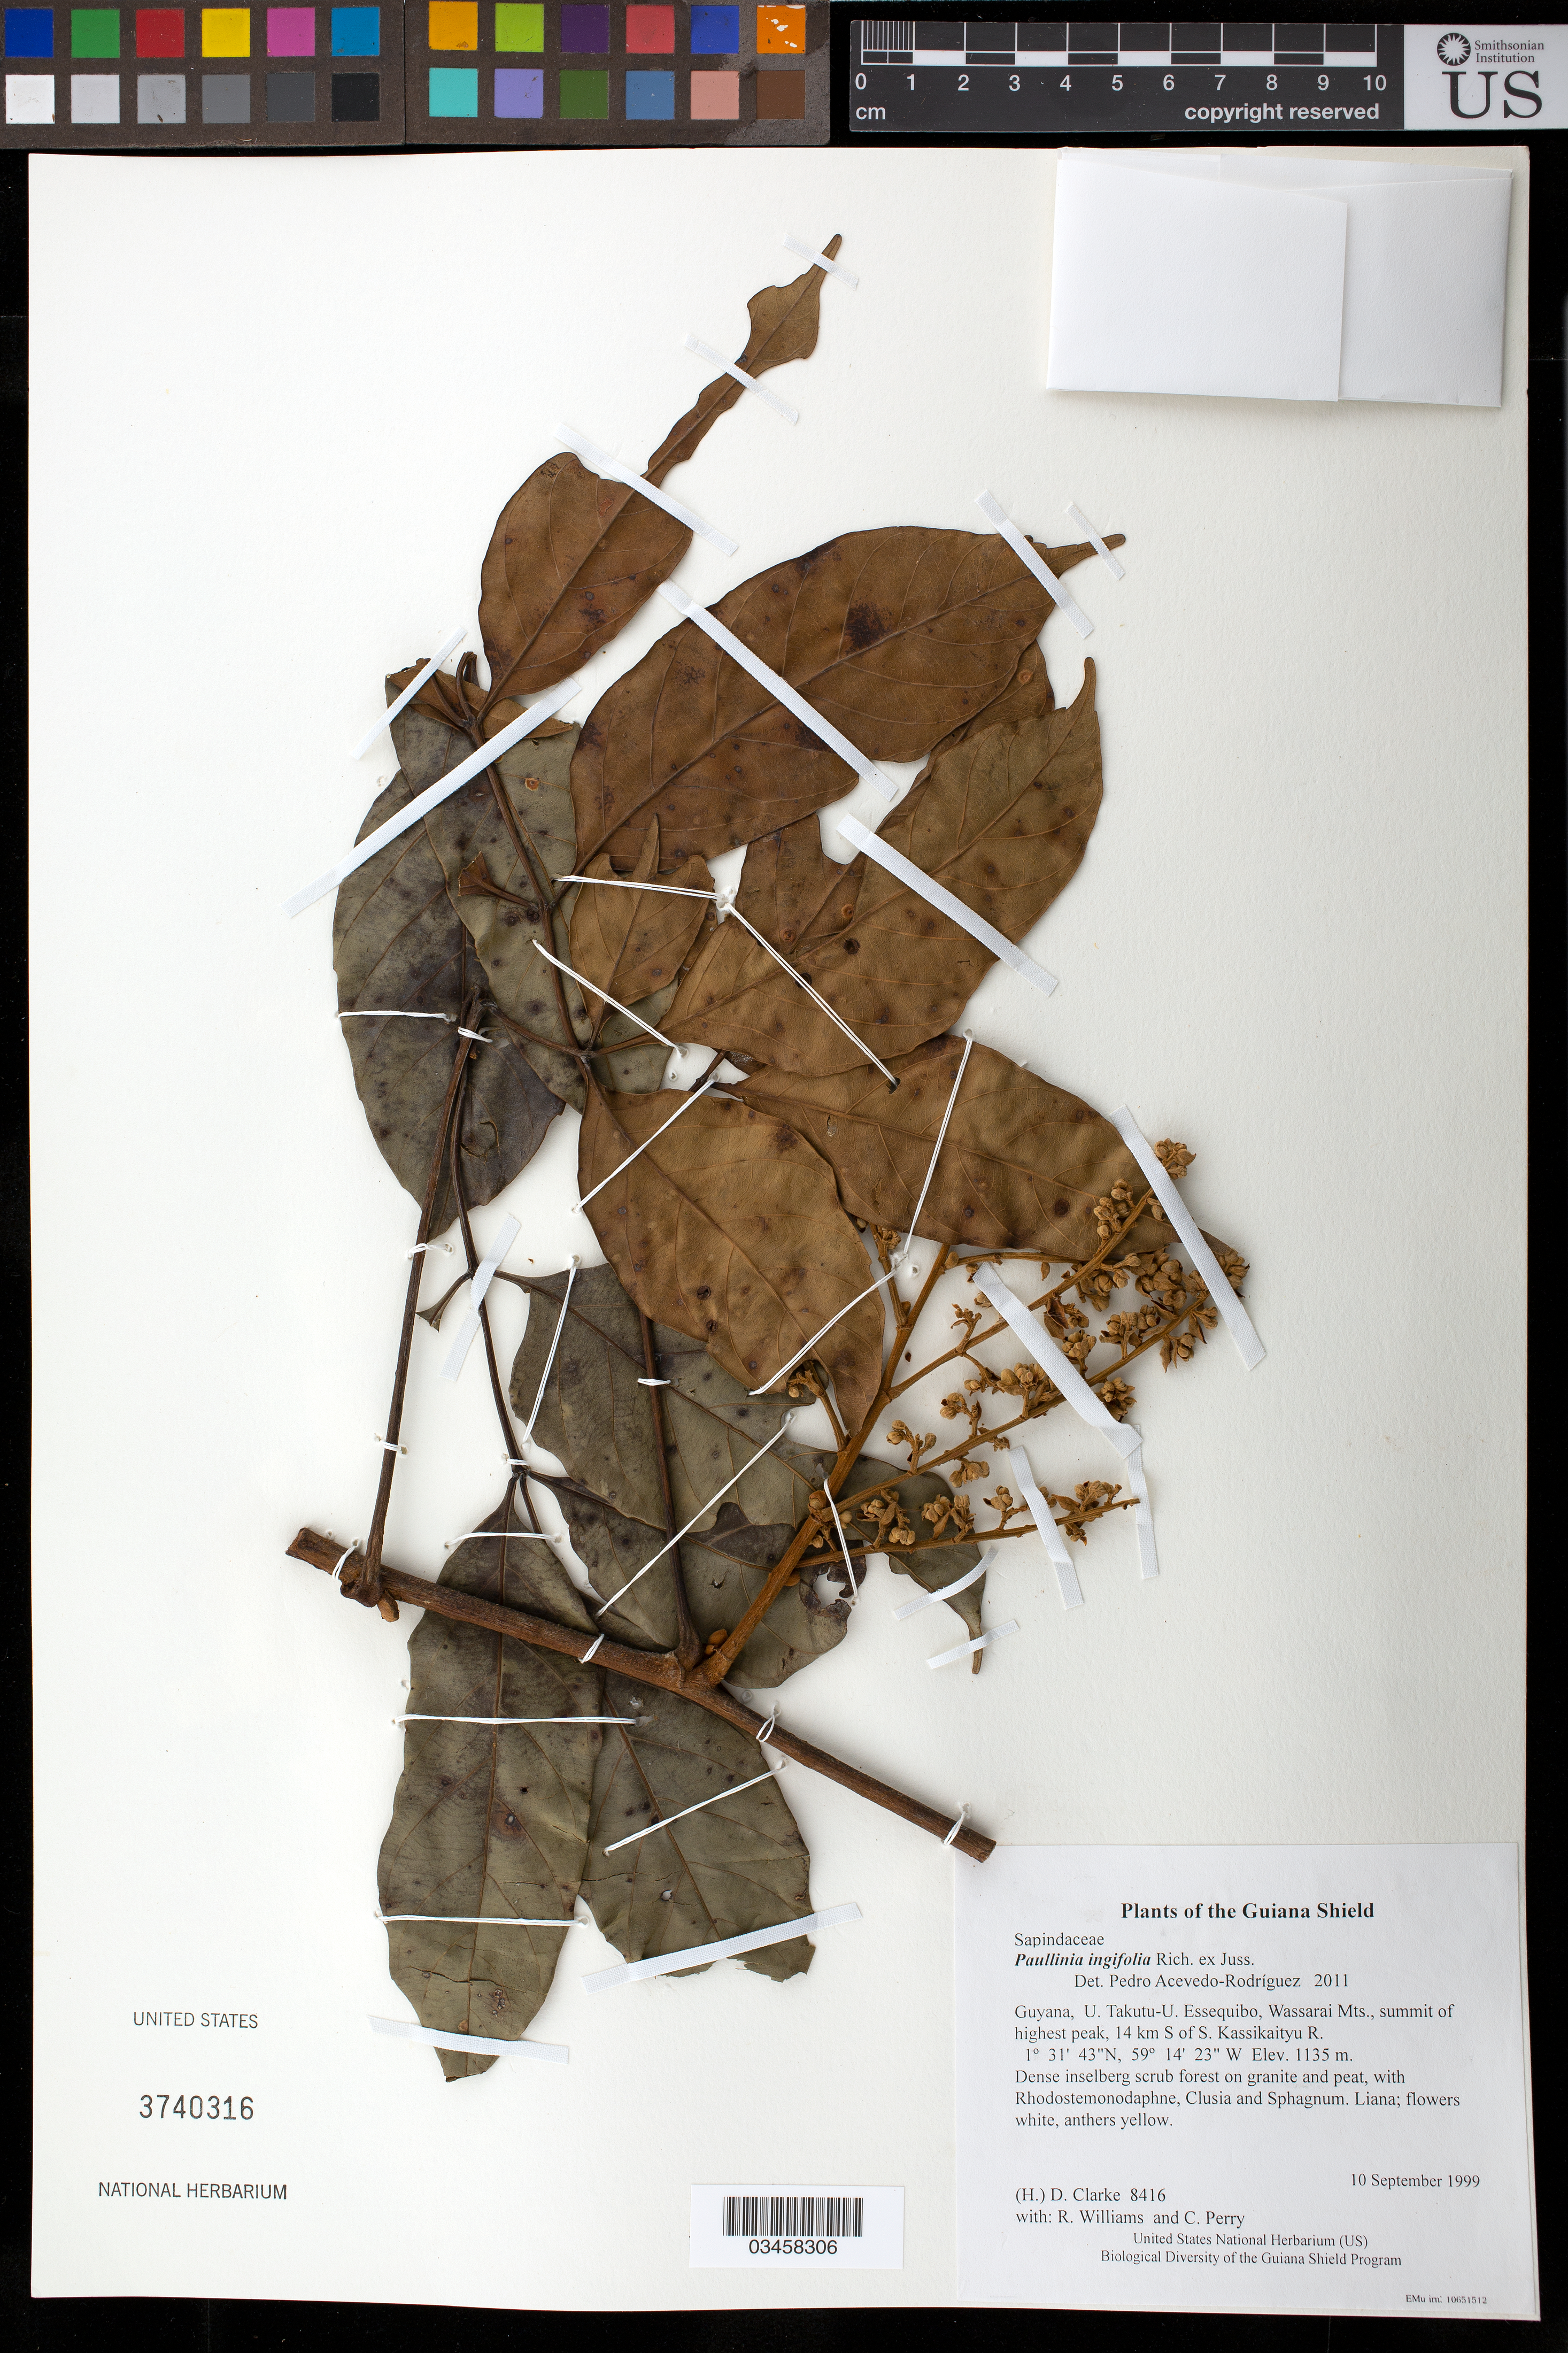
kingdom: Plantae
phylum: Tracheophyta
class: Magnoliopsida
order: Sapindales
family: Sapindaceae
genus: Paullinia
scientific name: Paullinia ingifolia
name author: Rich. ex Juss.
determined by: Acevedo-Rodríguez, P., (BOT), Smithsonian Institution - National Museum of Natural History (UNITED STATES)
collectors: H. D. Clarke, R. Williams & C. Perry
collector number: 8416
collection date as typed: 10 September 1999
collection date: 1999-09-10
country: Guyana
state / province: U. Takutu-U. Essequibo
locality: Wassarai Mts., summit of highest peak, 14 km S of S. Kassikaityu R.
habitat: Dense inselberg scrub forest on granite and peat, with Rhodostemonodaphne, Clusia and Sphagnum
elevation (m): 1135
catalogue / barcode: US 3740316